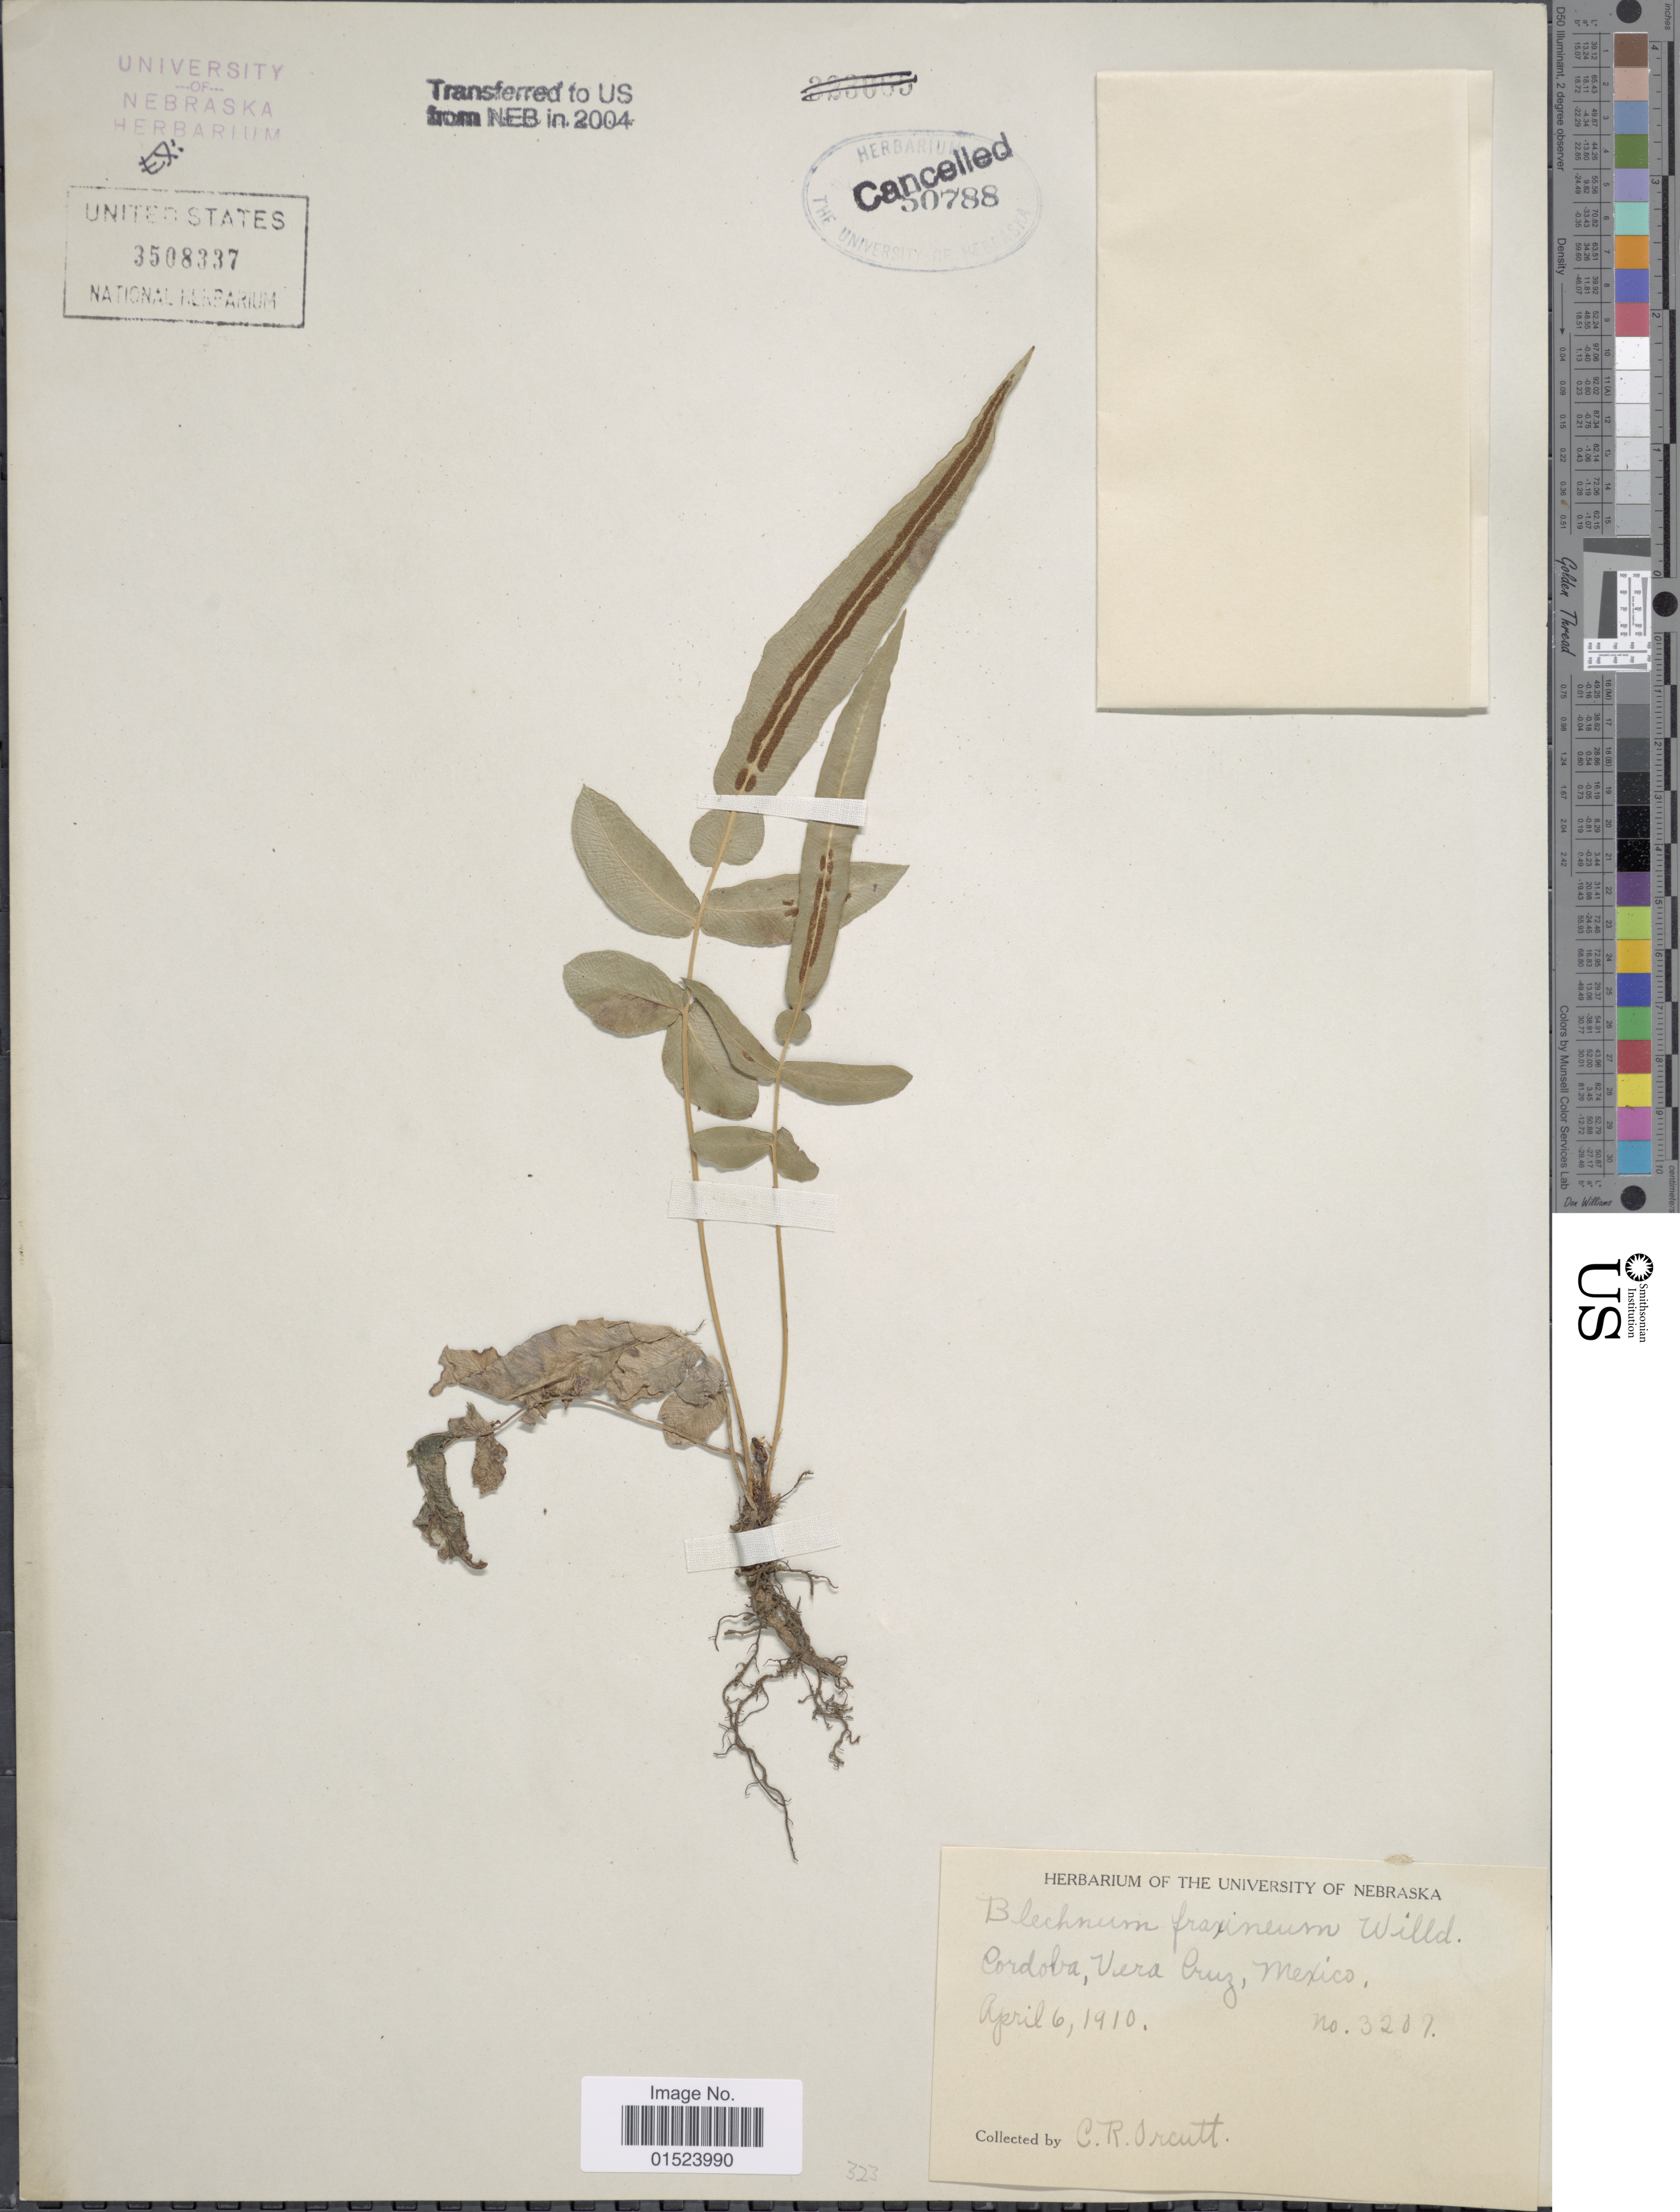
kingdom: Plantae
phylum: Tracheophyta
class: Polypodiopsida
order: Polypodiales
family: Blechnaceae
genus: Blechnum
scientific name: Blechnum x fraxineum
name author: Willd.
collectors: C. R. Orcutt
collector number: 3207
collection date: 1910-04-06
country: Mexico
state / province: Veracruz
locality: Cordoba, Vera Cruz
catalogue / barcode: US 3508337